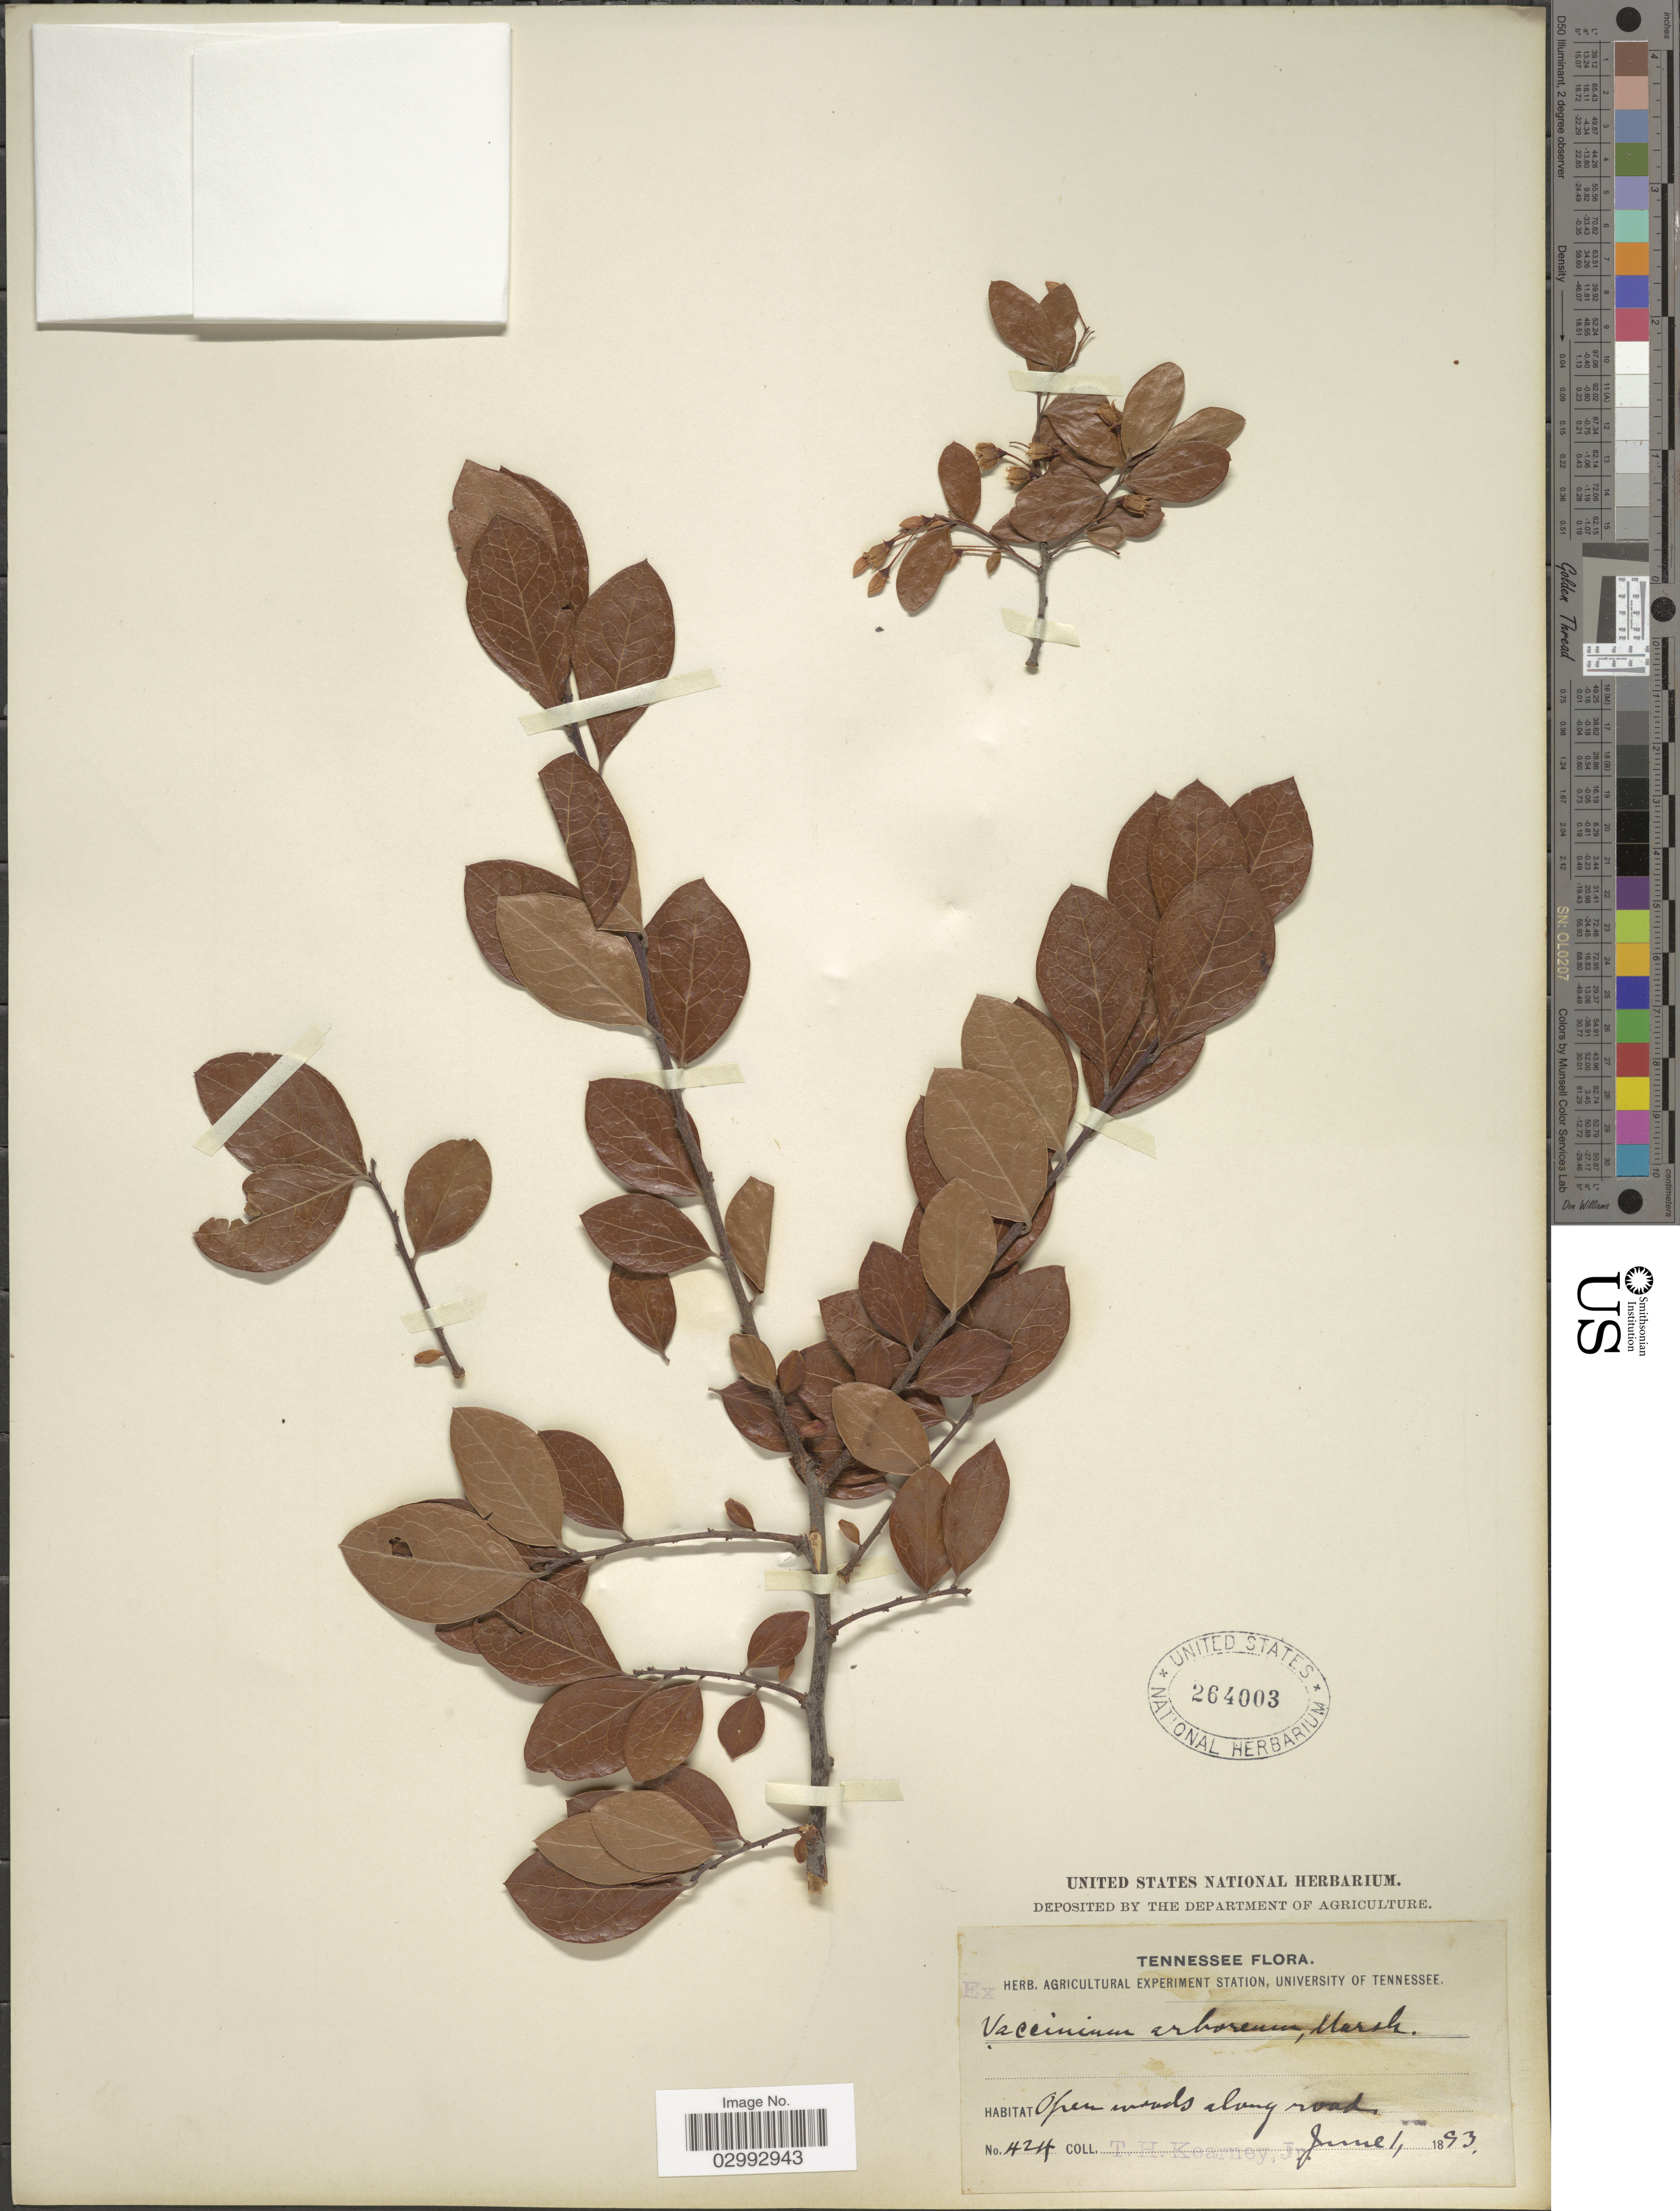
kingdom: Plantae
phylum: Tracheophyta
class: Magnoliopsida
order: Ericales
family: Ericaceae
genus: Batodendron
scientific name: Batodendron arboreum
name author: Nutt.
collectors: T. H. Kearney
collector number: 24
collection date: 1893-06-01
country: United States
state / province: Tennessee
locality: Open woods along road.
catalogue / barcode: US 264003